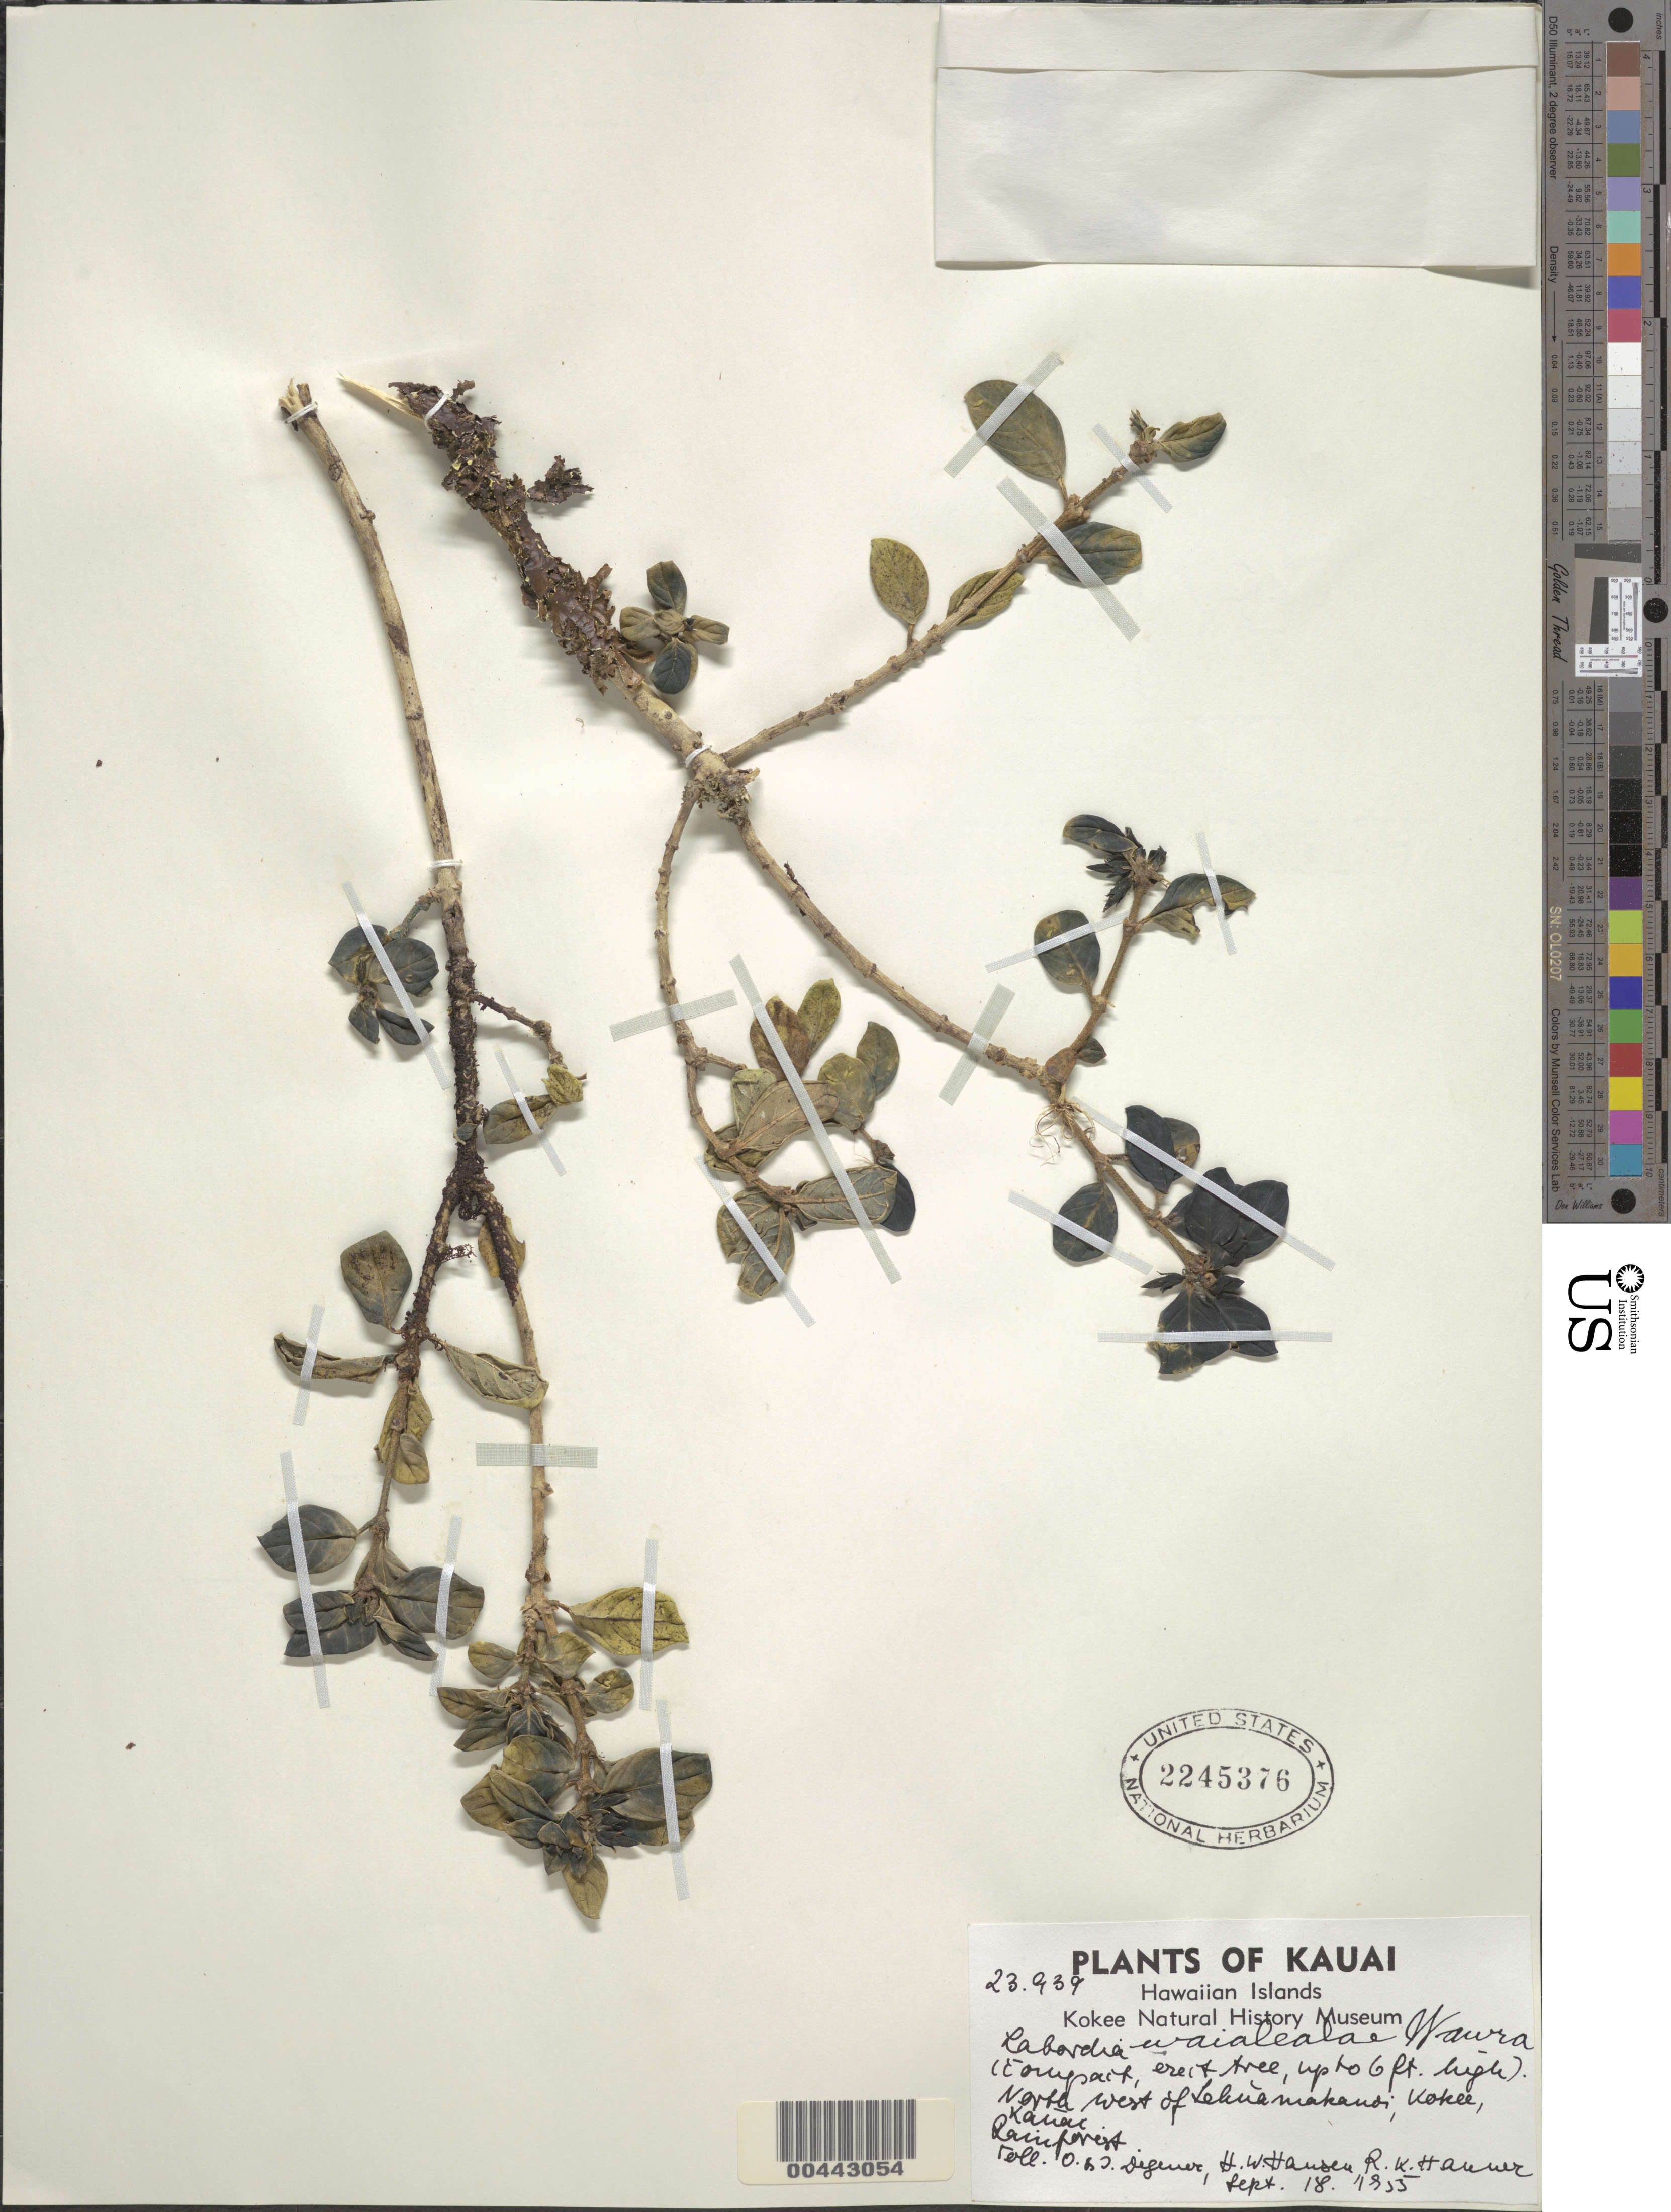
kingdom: Plantae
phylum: Tracheophyta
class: Magnoliopsida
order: Gentianales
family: Loganiaceae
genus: Geniostoma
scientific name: Geniostoma waialealae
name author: (Wawra) Byng & Christenh.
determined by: Wagner, W. L., (BOT), Smithsonian Institution - National Museum of Natural History (UNITED STATES)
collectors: O. Degener, I. Degener, H. Hansen & R. Hammer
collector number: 23.939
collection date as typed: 18 Sep 1955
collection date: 1955-09-18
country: United States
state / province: Hawaii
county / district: Kauai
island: Kaua'i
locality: Nerba[?] west of Lehuamakanoi, Kokee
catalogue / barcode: US 2245376